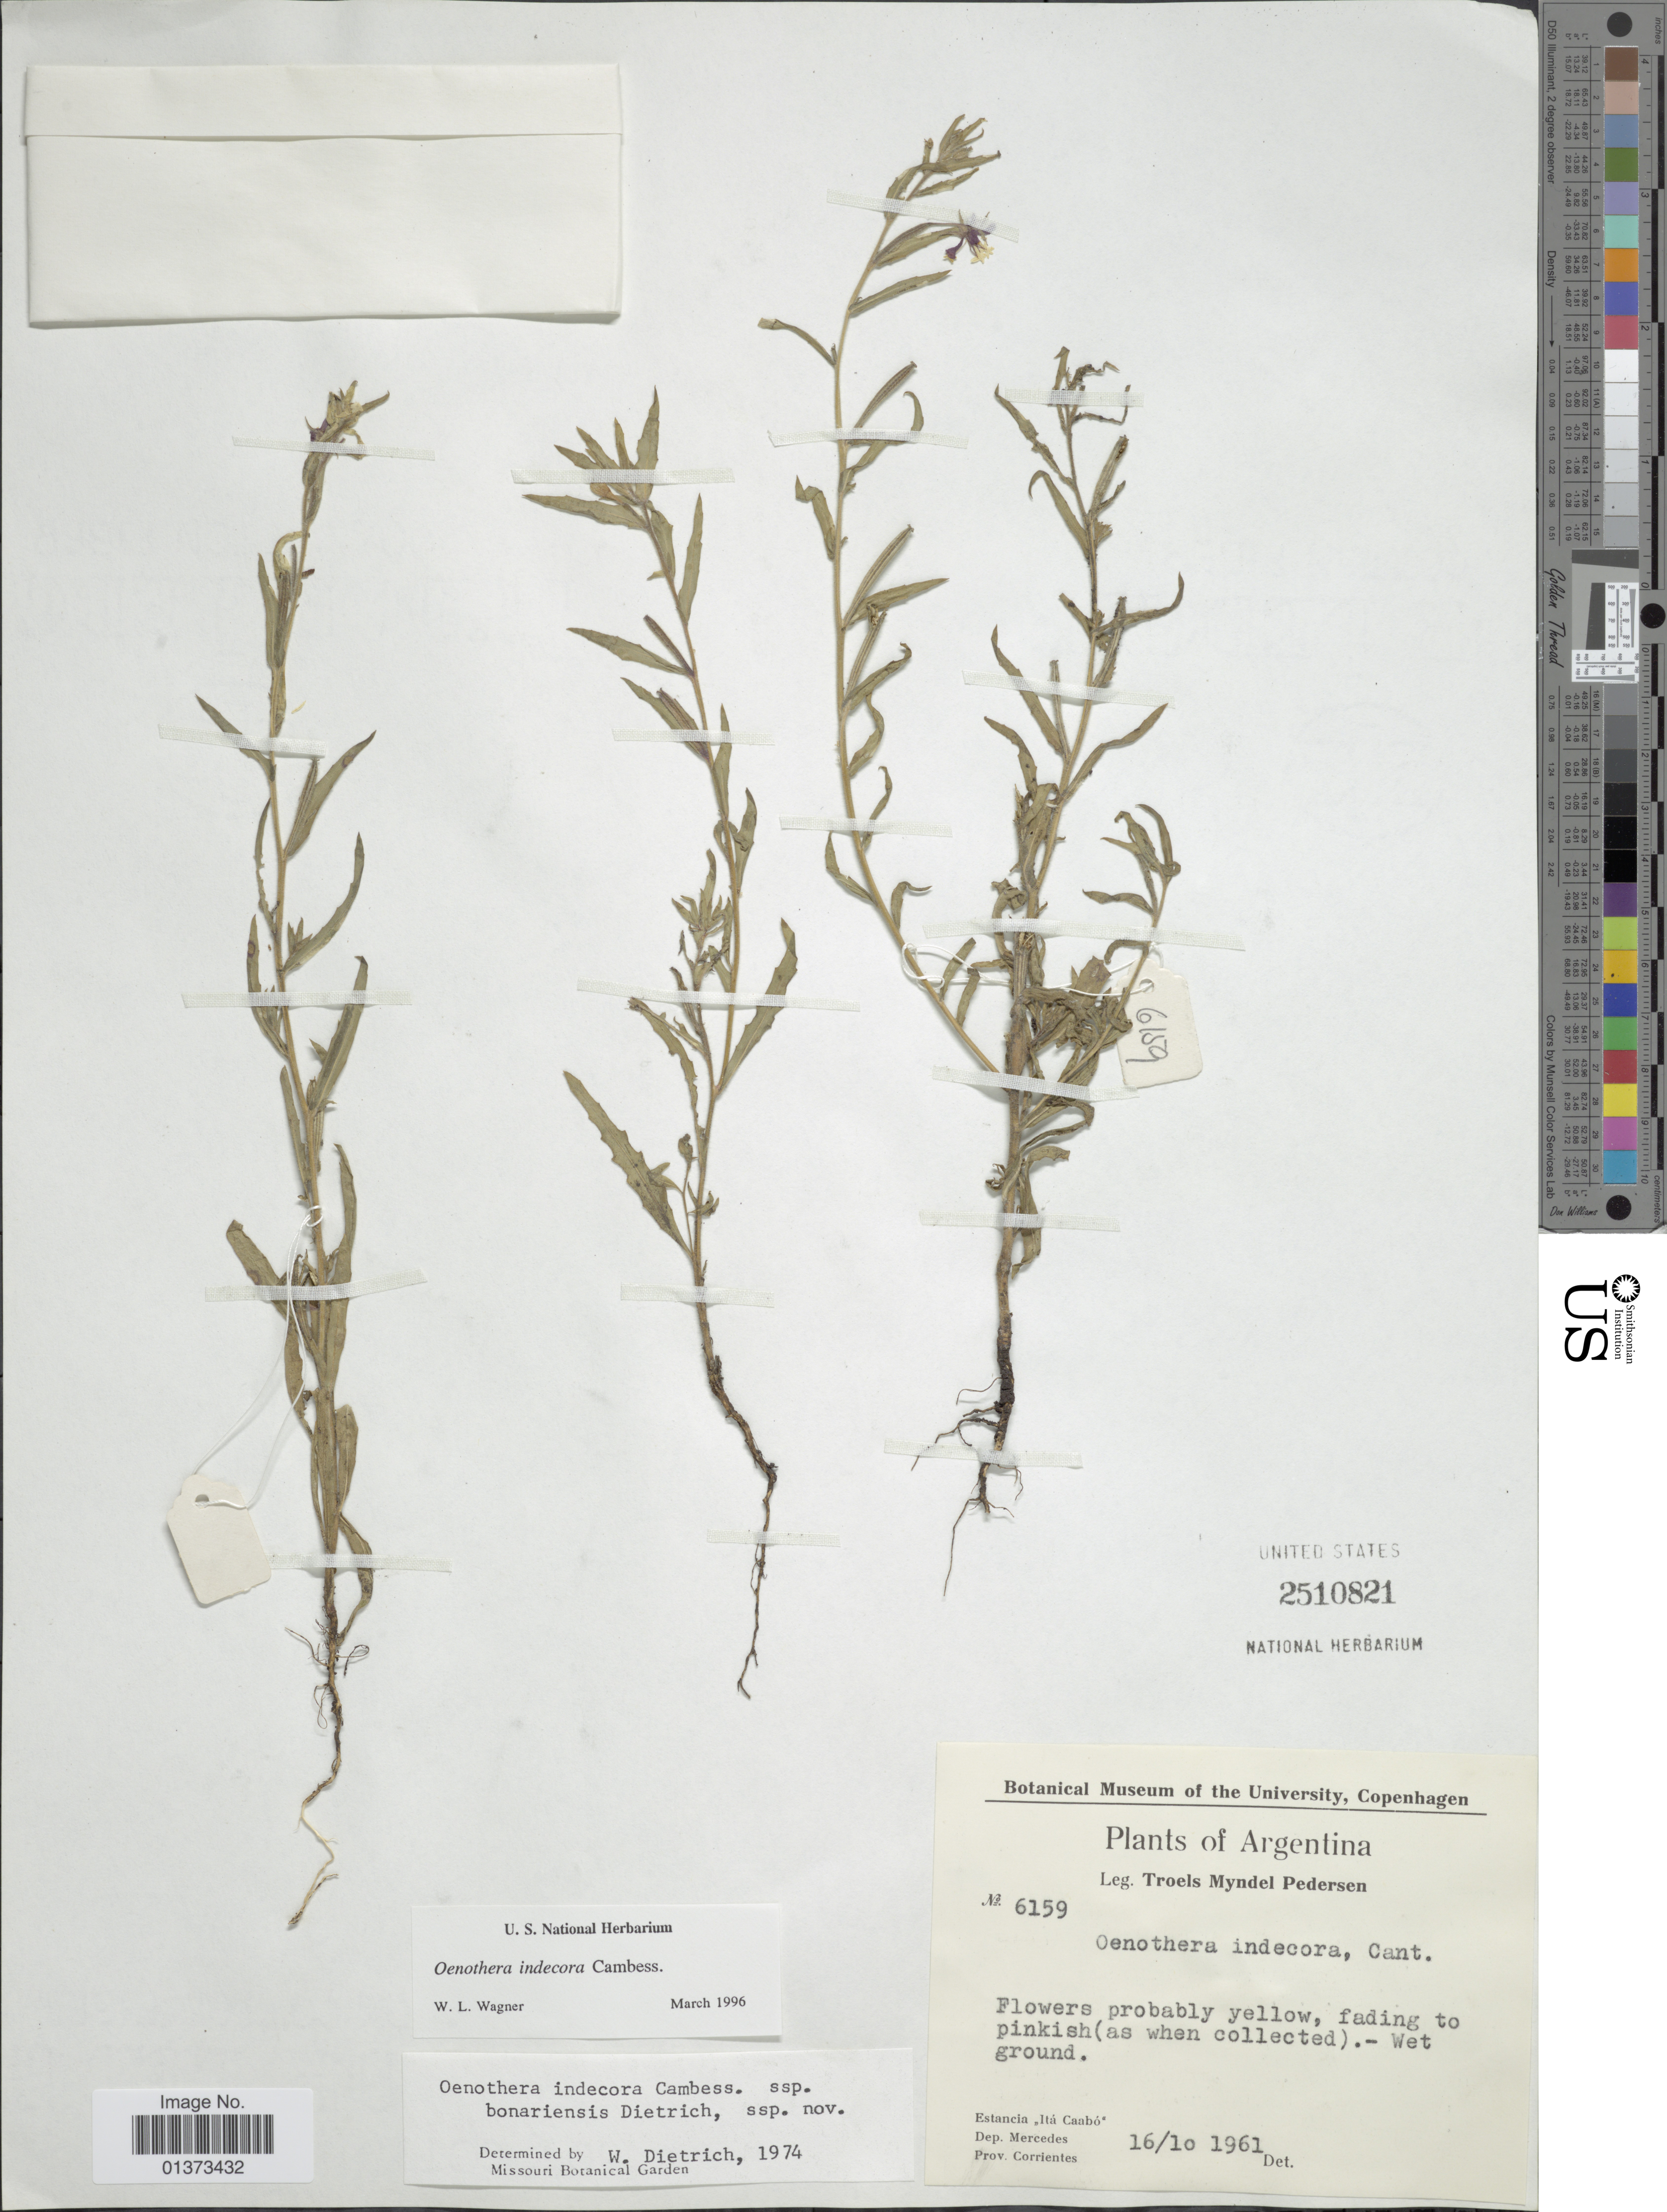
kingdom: Plantae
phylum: Tracheophyta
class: Magnoliopsida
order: Myrtales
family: Onagraceae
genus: Oenothera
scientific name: Oenothera indecora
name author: Cambess.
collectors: T. Pederson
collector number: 6159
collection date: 1961-10-16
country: Argentina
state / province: Corrientes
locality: Estancia ,,Itá Caabó, Dep. Mercedes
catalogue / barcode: US 2510821